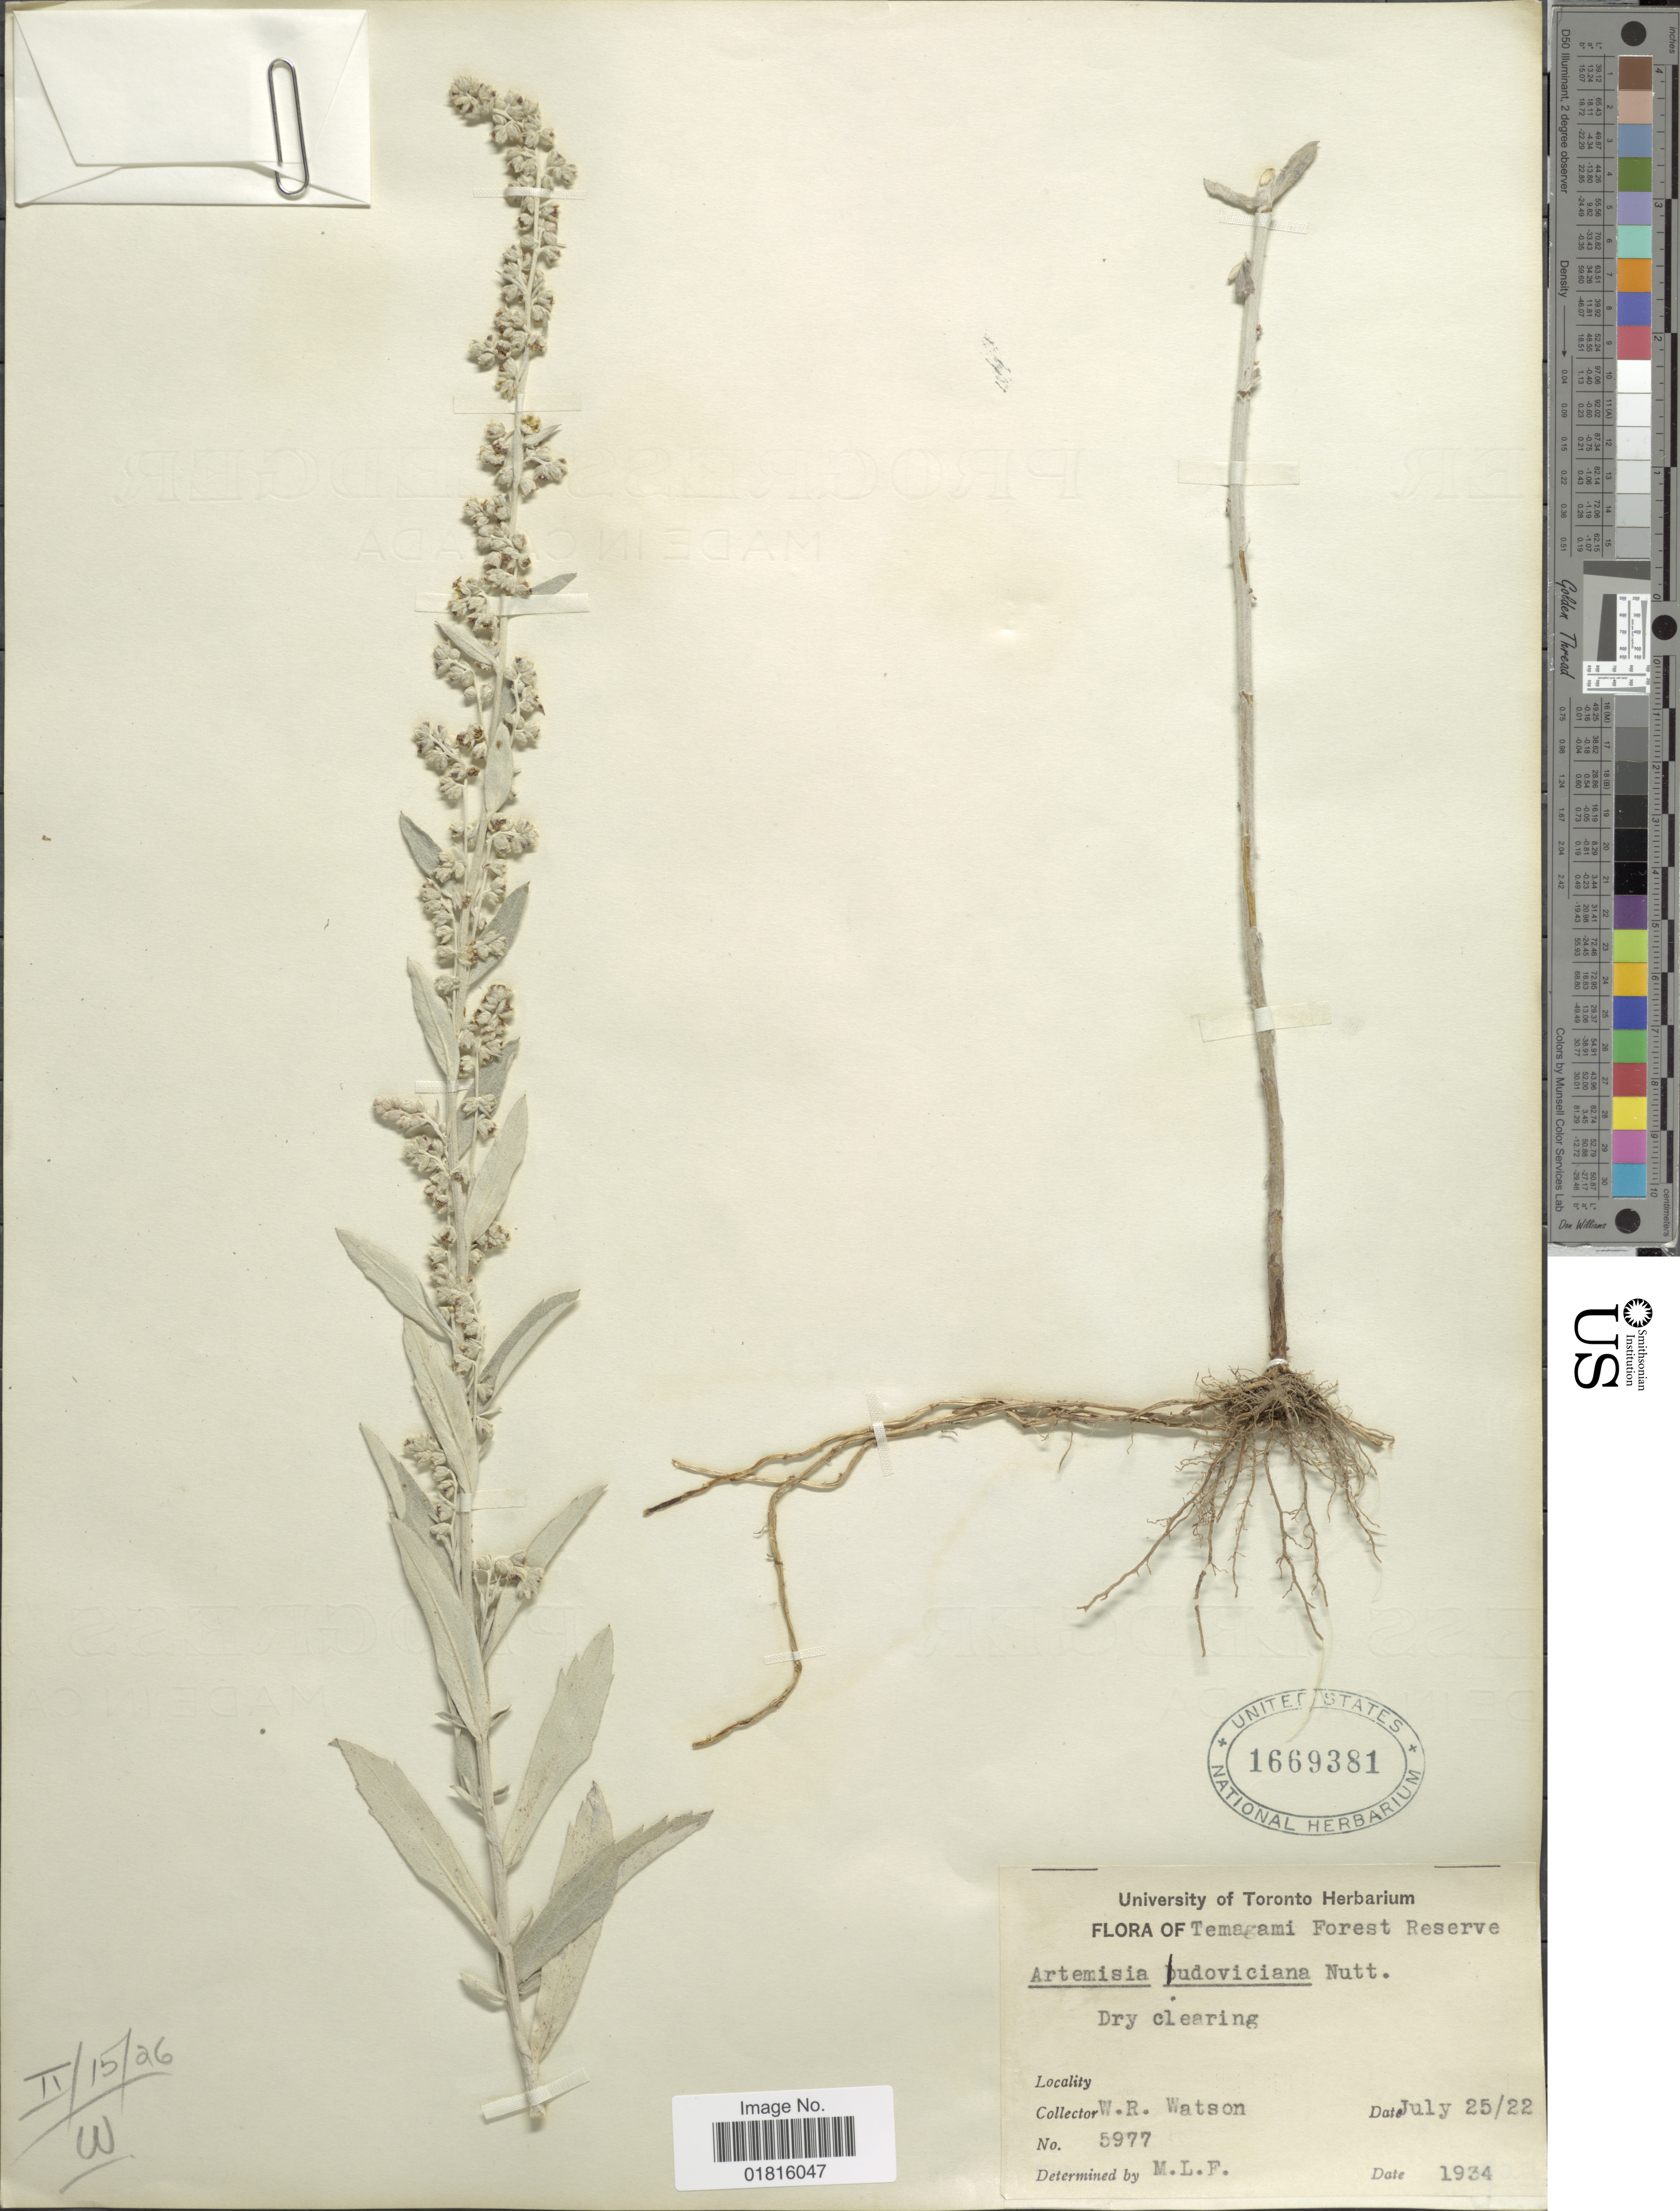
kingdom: Plantae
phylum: Tracheophyta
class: Magnoliopsida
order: Asterales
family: Asteraceae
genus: Artemisia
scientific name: Artemisia ludoviciana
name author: Nutt.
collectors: W. R. Watson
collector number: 5977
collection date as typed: Transcribed d/m/y: 25/7/22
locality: Temagami Forest Reserve, Dry clearing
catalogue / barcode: US 1669381